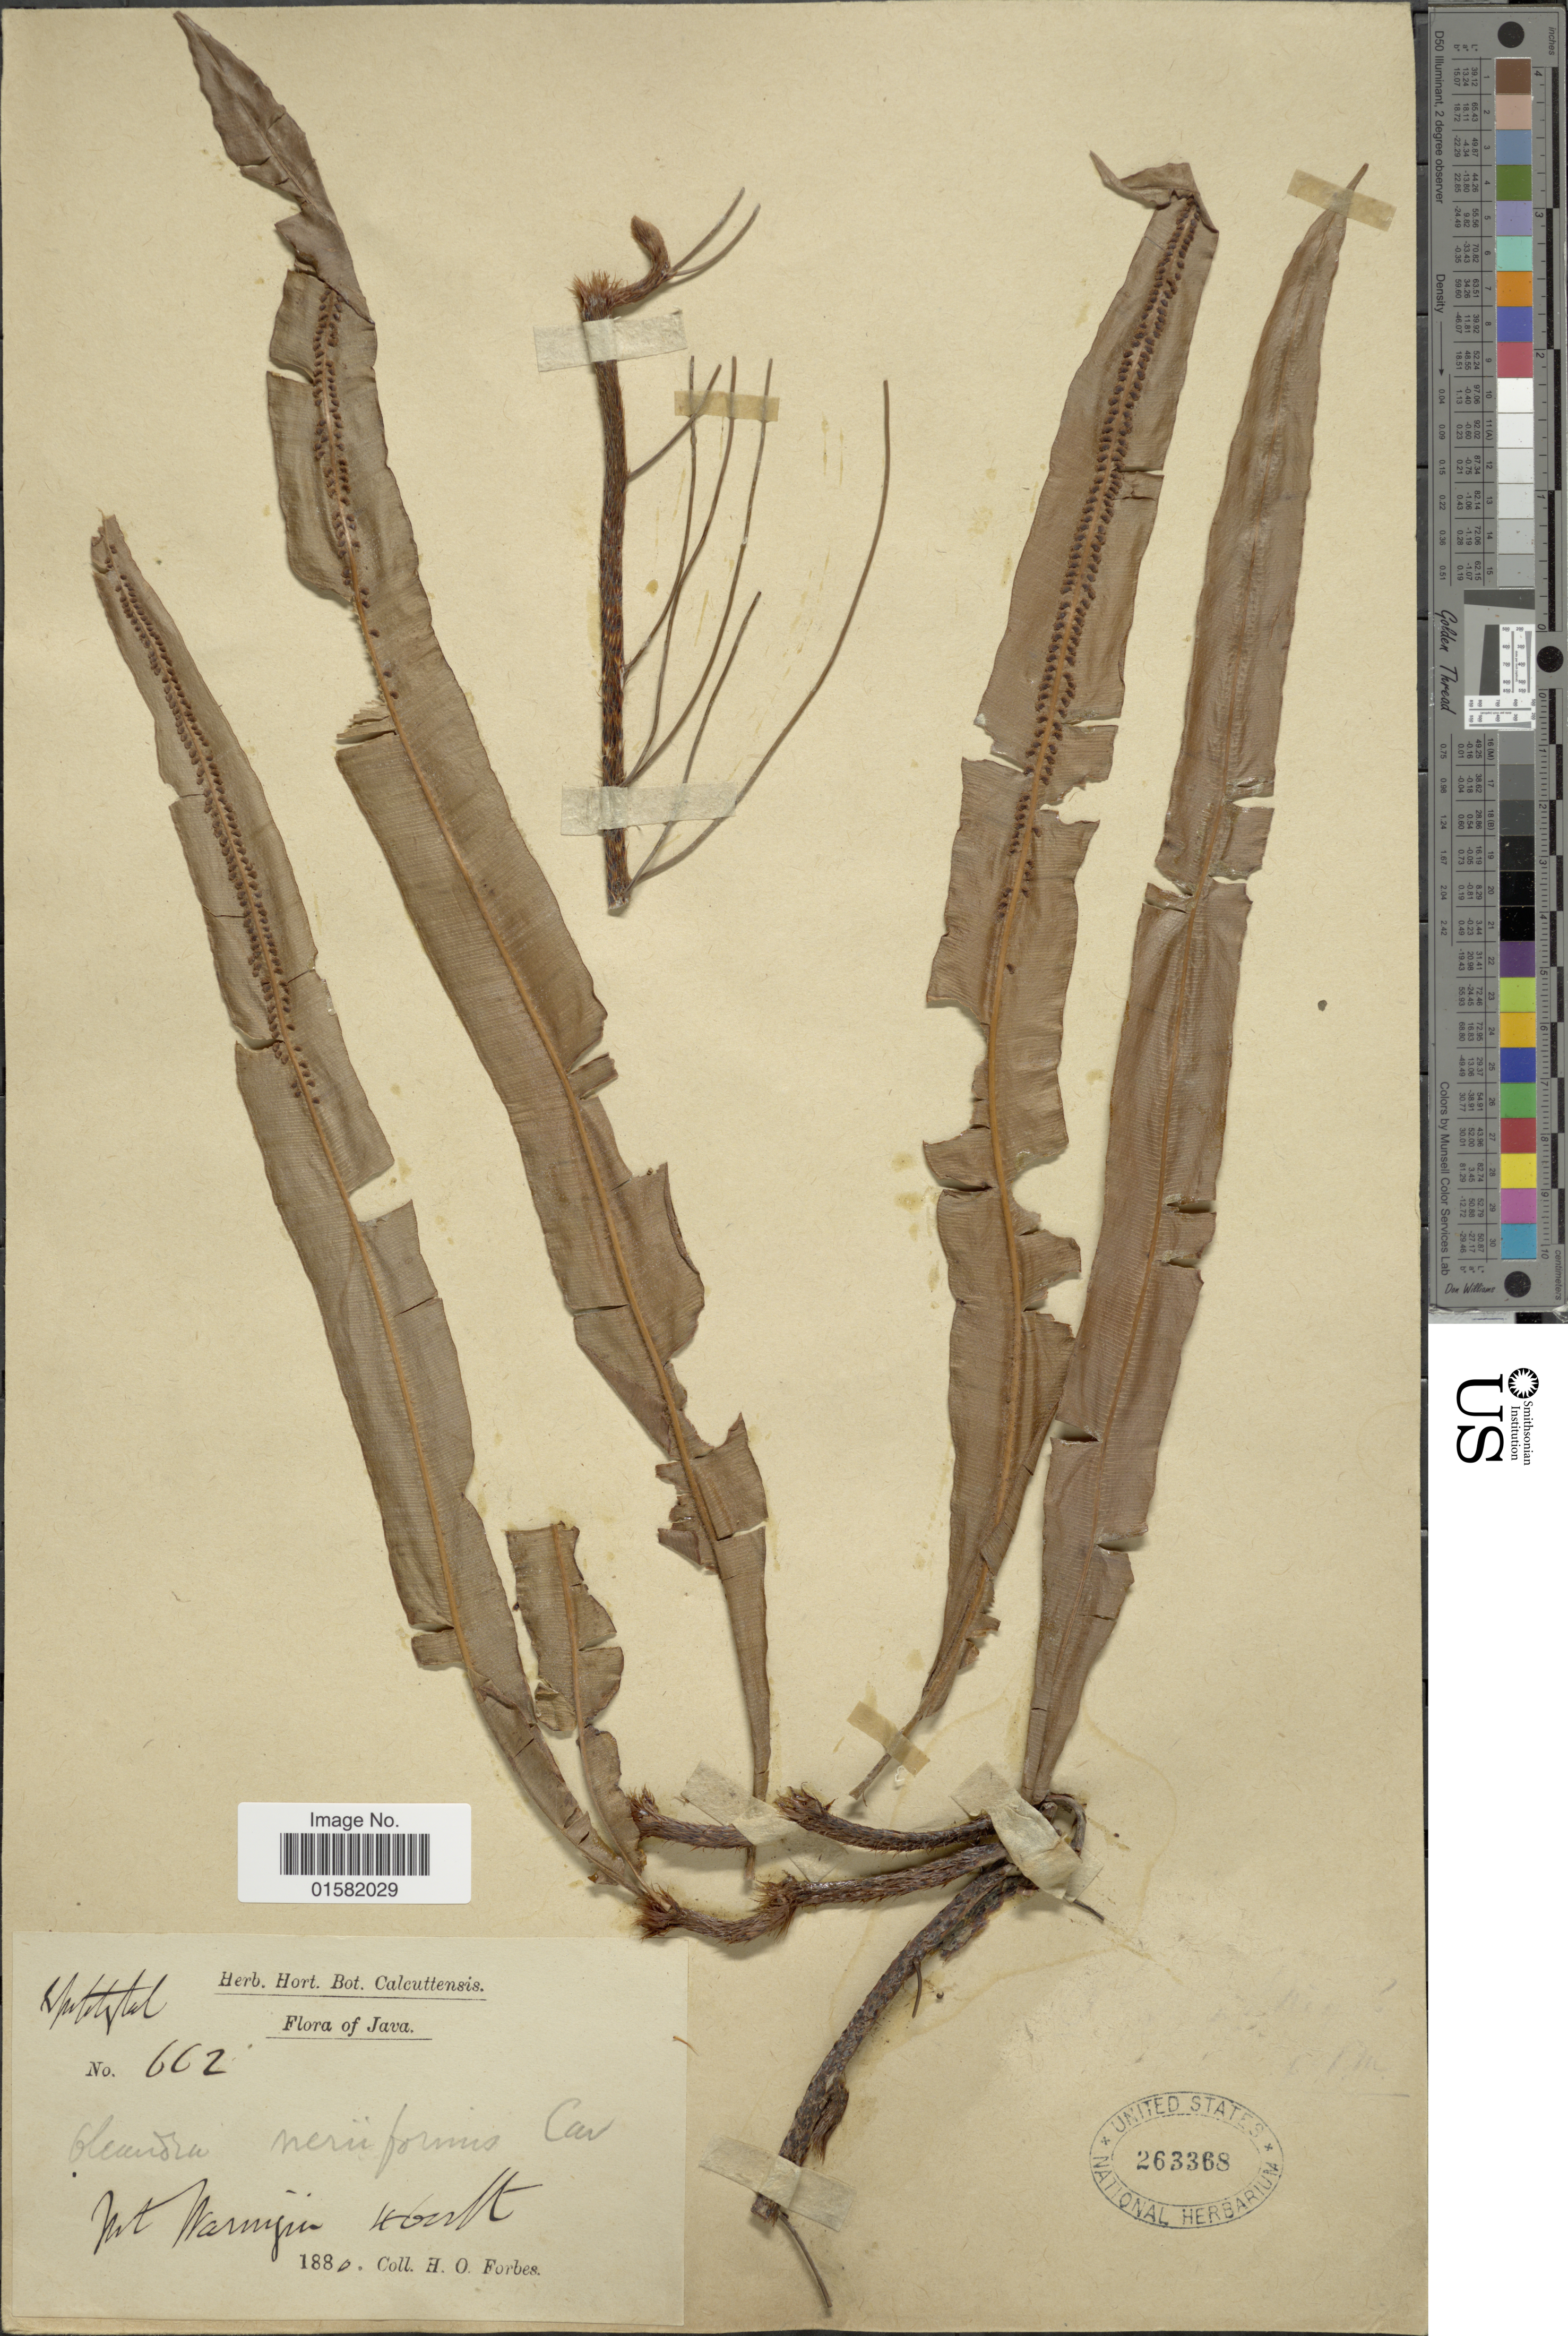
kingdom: Plantae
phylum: Tracheophyta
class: Polypodiopsida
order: Polypodiales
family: Oleandraceae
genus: Oleandra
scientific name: Oleandra neriiformis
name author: Cav.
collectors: H. O. Forbes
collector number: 662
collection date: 1880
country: Indonesia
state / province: Java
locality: Java, Mt. Marmyrin, Hgist. [interpreted]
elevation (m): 460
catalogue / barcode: US 263368